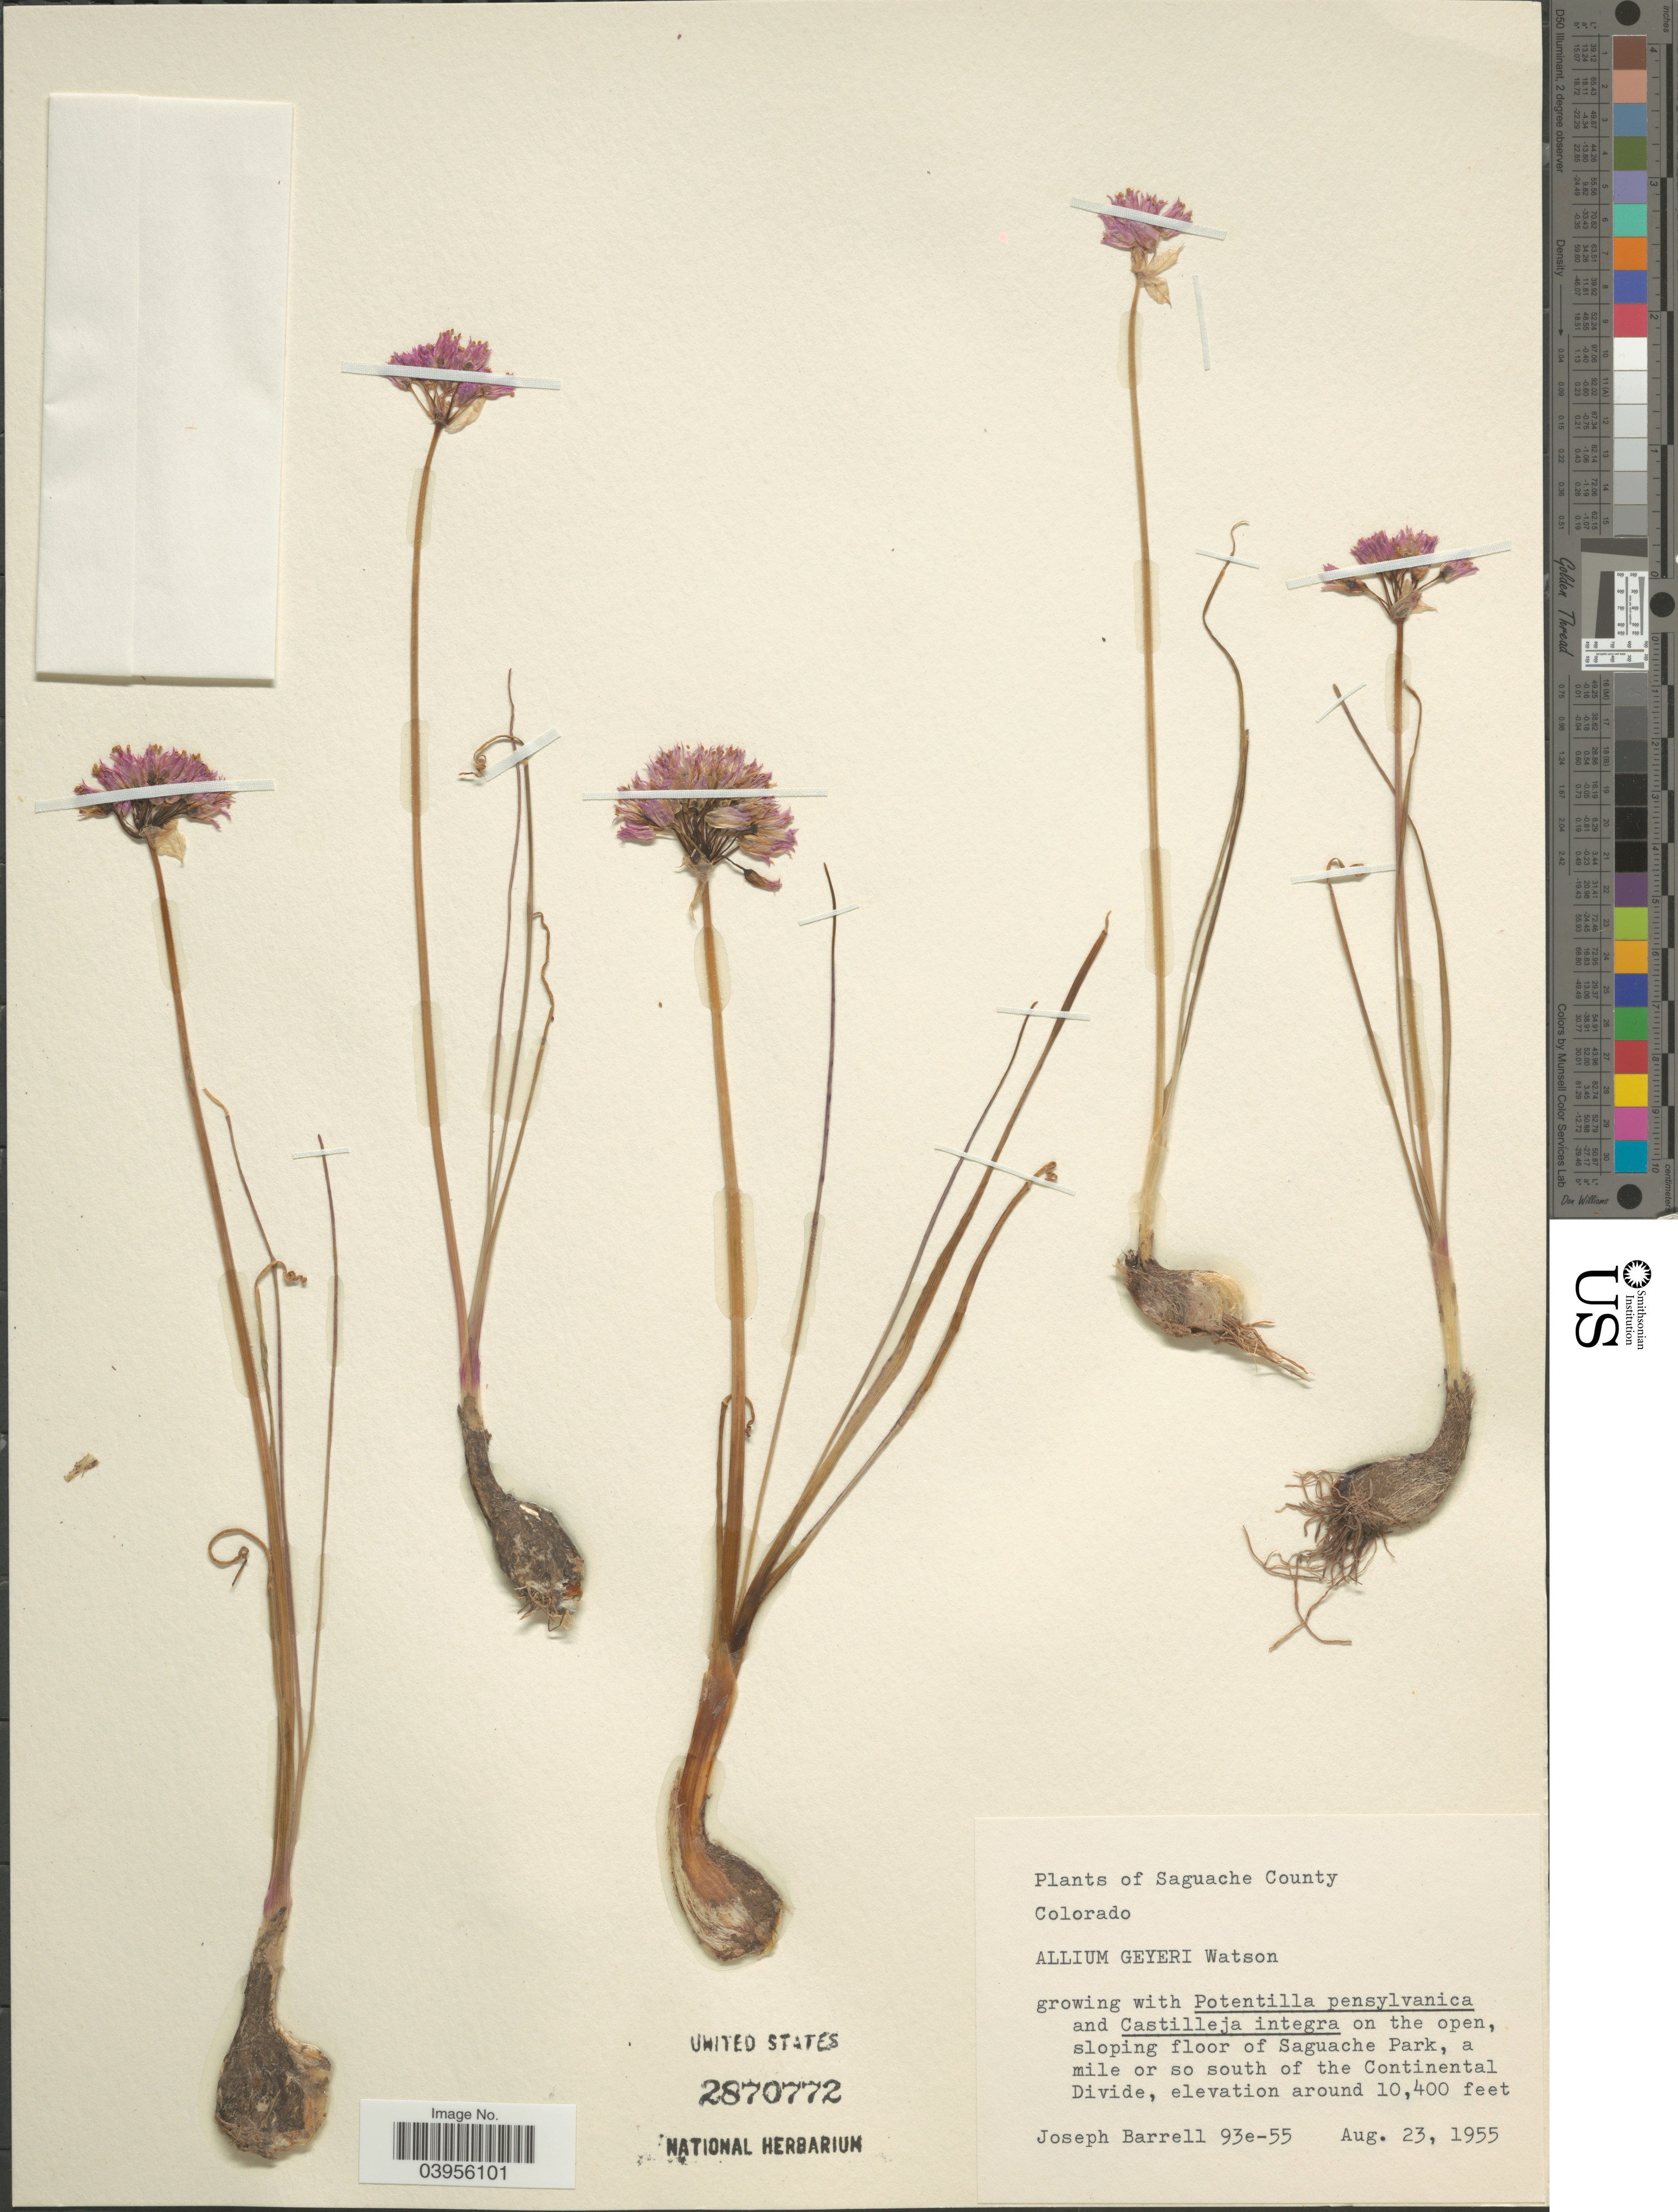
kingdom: Plantae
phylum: Tracheophyta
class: Liliopsida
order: Asparagales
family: Amaryllidaceae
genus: Allium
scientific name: Allium geyeri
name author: S. Watson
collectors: J. Barrell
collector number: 93e-55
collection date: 1955-08-23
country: United States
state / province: Colorado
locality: Saguache County. Sloping floor of Saguache Park, a mile or so south of the Continental Divide.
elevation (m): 3170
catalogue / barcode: US 2870772